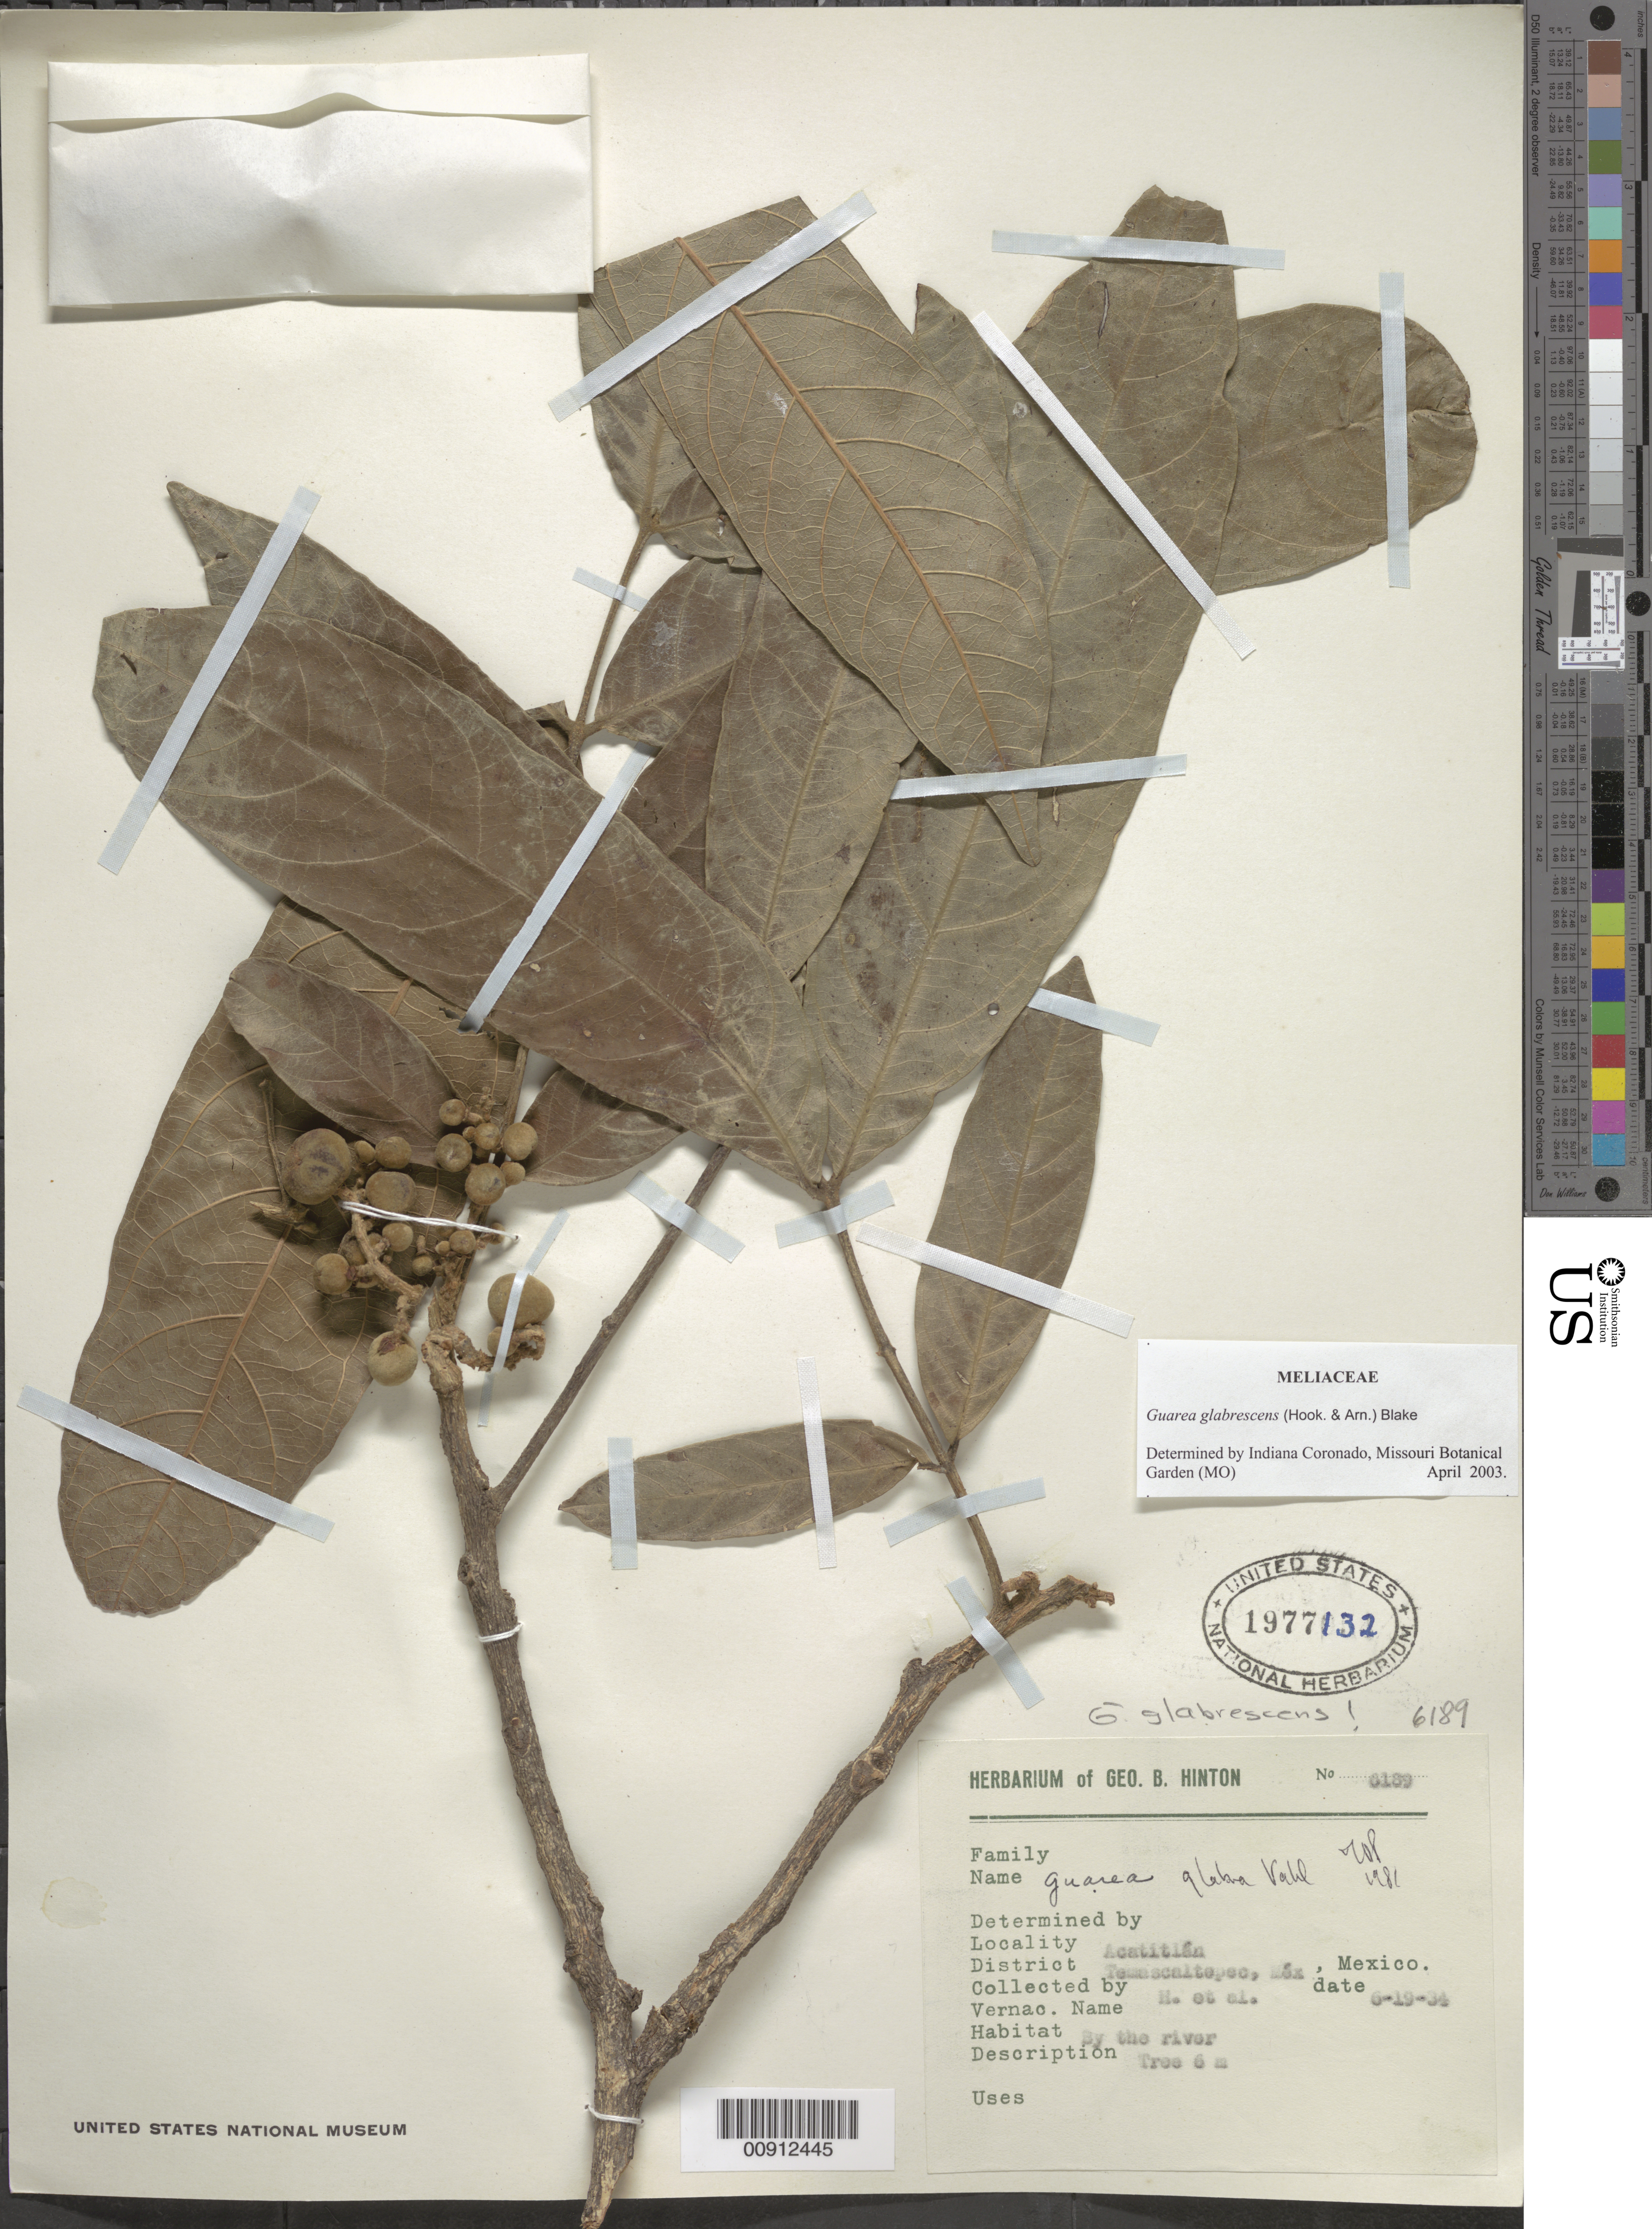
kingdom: Plantae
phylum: Tracheophyta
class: Magnoliopsida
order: Sapindales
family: Meliaceae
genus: Guarea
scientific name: Guarea glabrescens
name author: (Hook.) S.F. Blake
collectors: G. B. Hinton & et al.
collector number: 6189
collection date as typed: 19 Jun 1934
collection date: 1934-06-19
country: Mexico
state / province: México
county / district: Temascaltepec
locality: Acatitlán, Distr. Temascaltepec, State of Mexico.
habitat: By the river.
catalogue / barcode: US 1977132